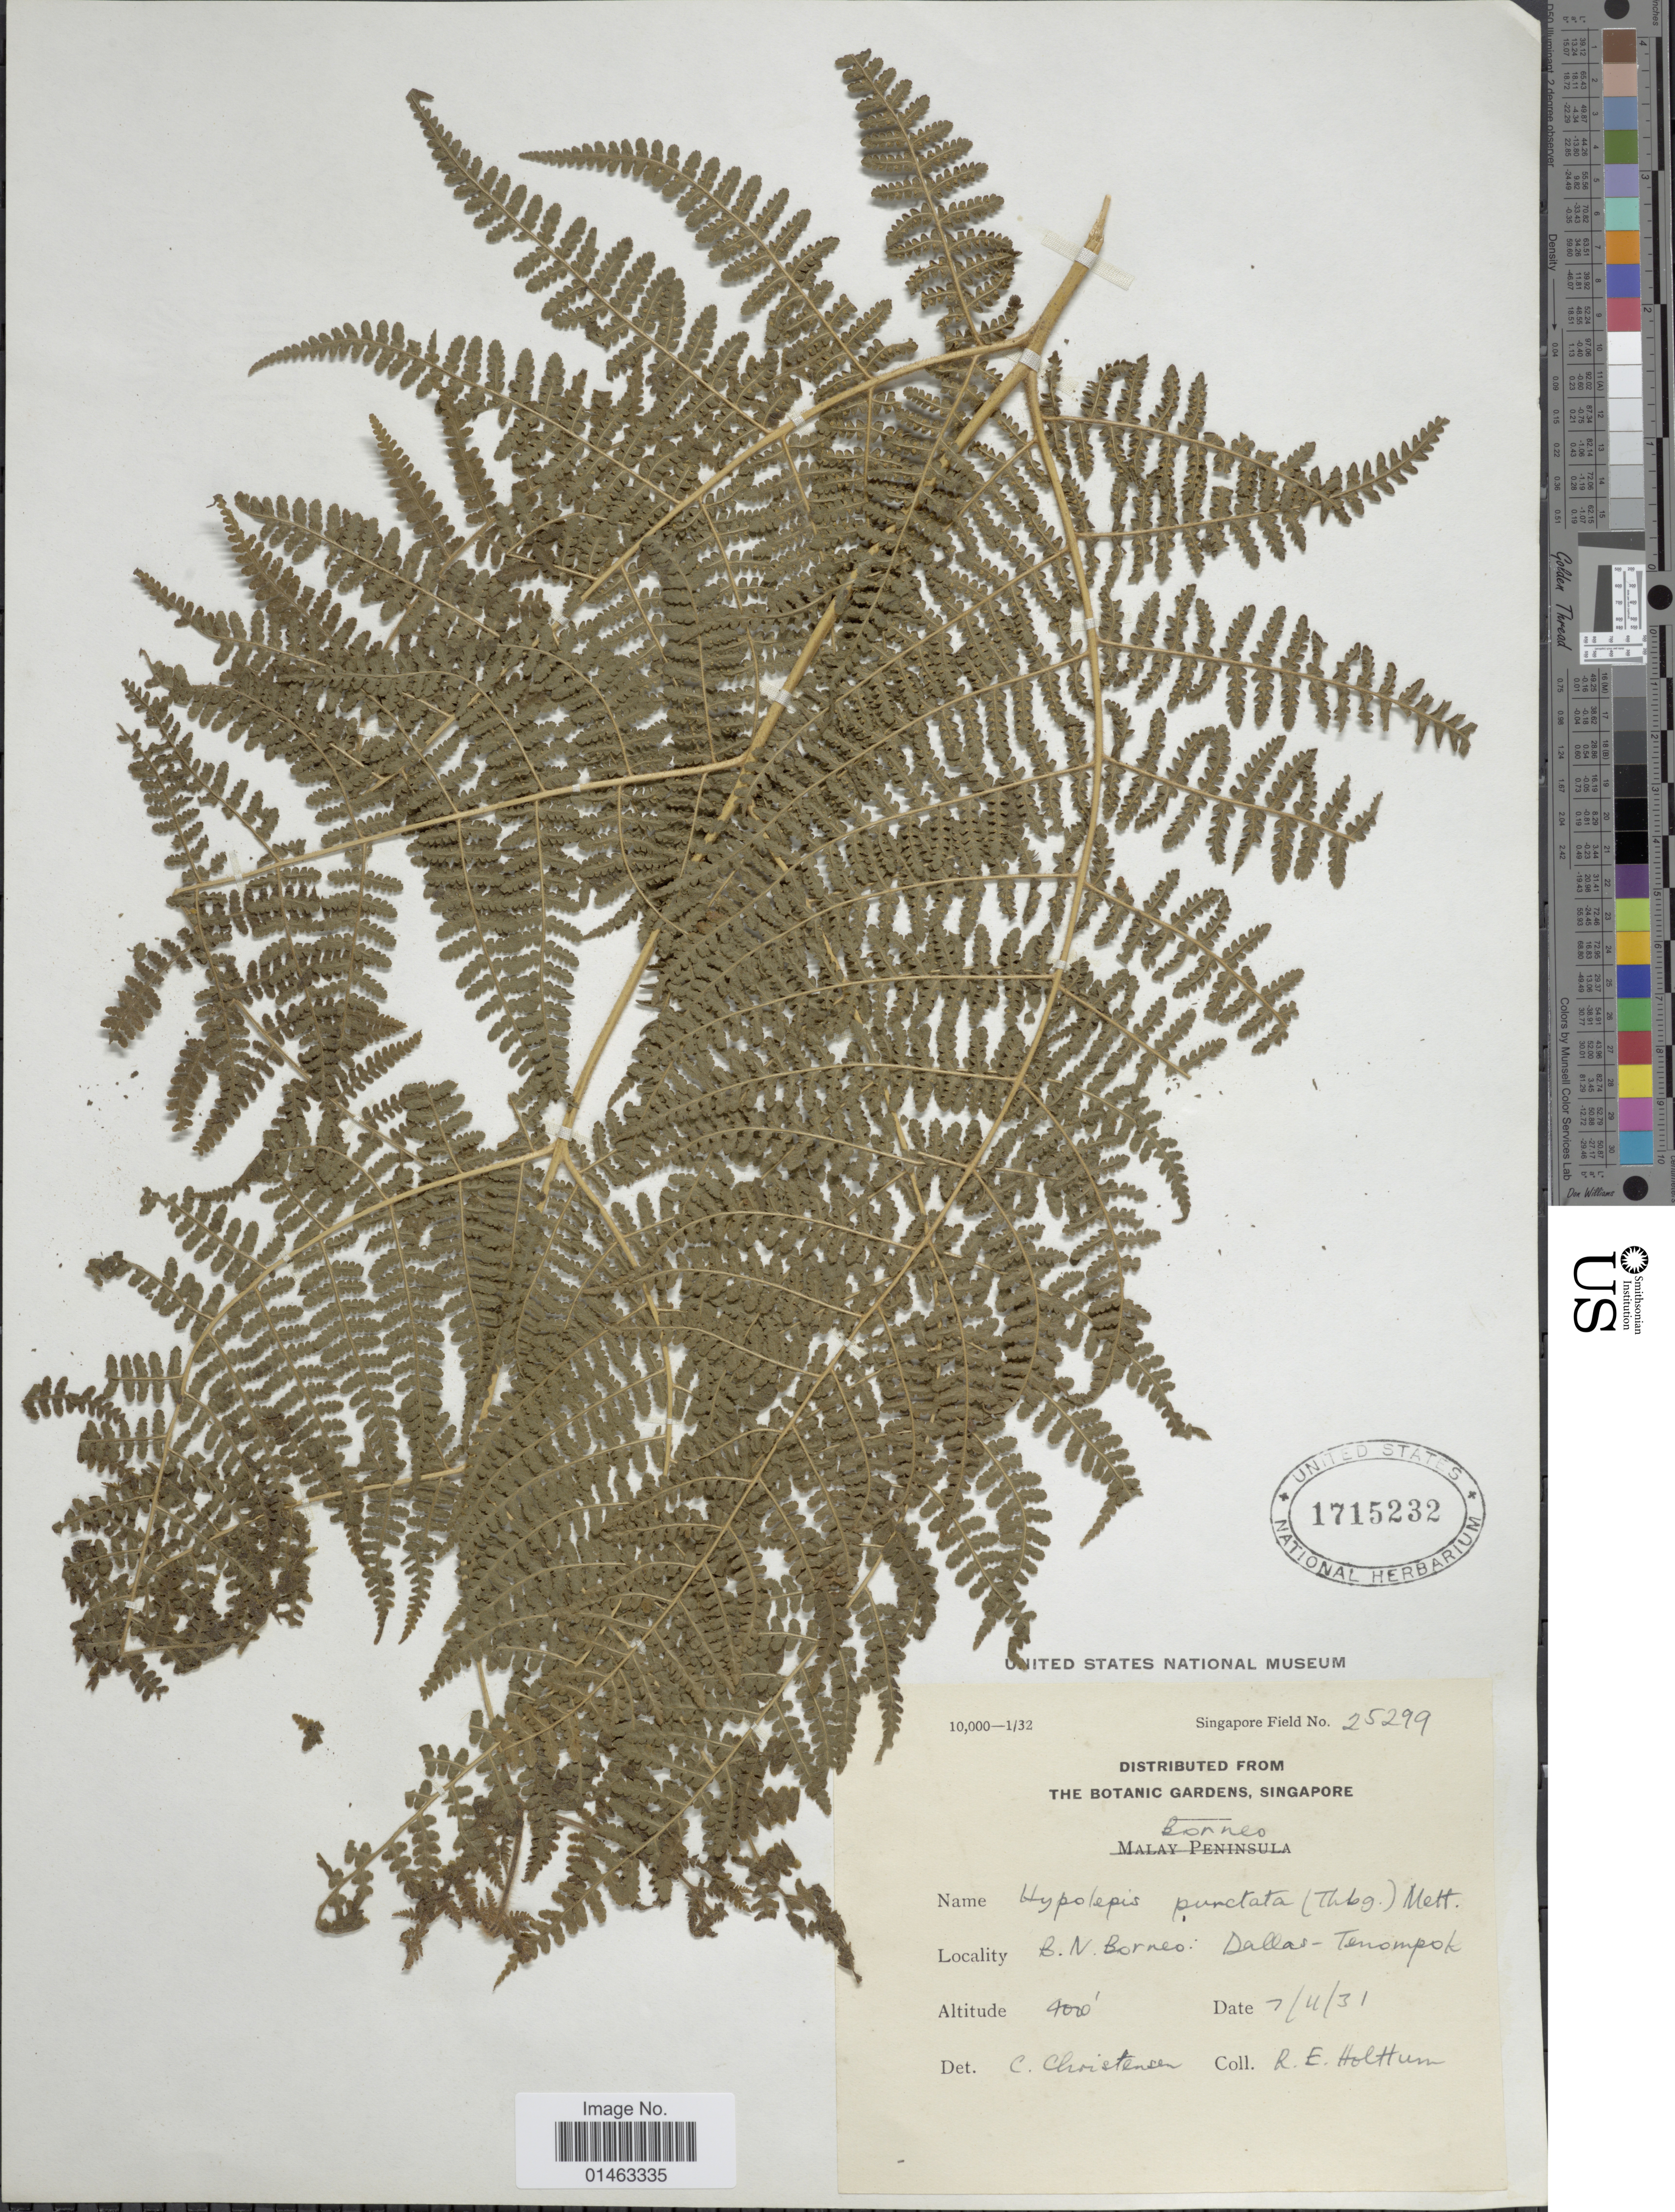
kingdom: Plantae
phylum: Tracheophyta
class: Polypodiopsida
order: Polypodiales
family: Dennstaedtiaceae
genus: Hypolepis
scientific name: Hypolepis punctata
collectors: R. E. Holttum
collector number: Singapore Field 25299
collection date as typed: Transcribed d/m/y: 1/11/31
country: Malaysia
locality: Borneo. B.N. Borneo: Dallas-Tenompok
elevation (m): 1219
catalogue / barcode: US 1715232